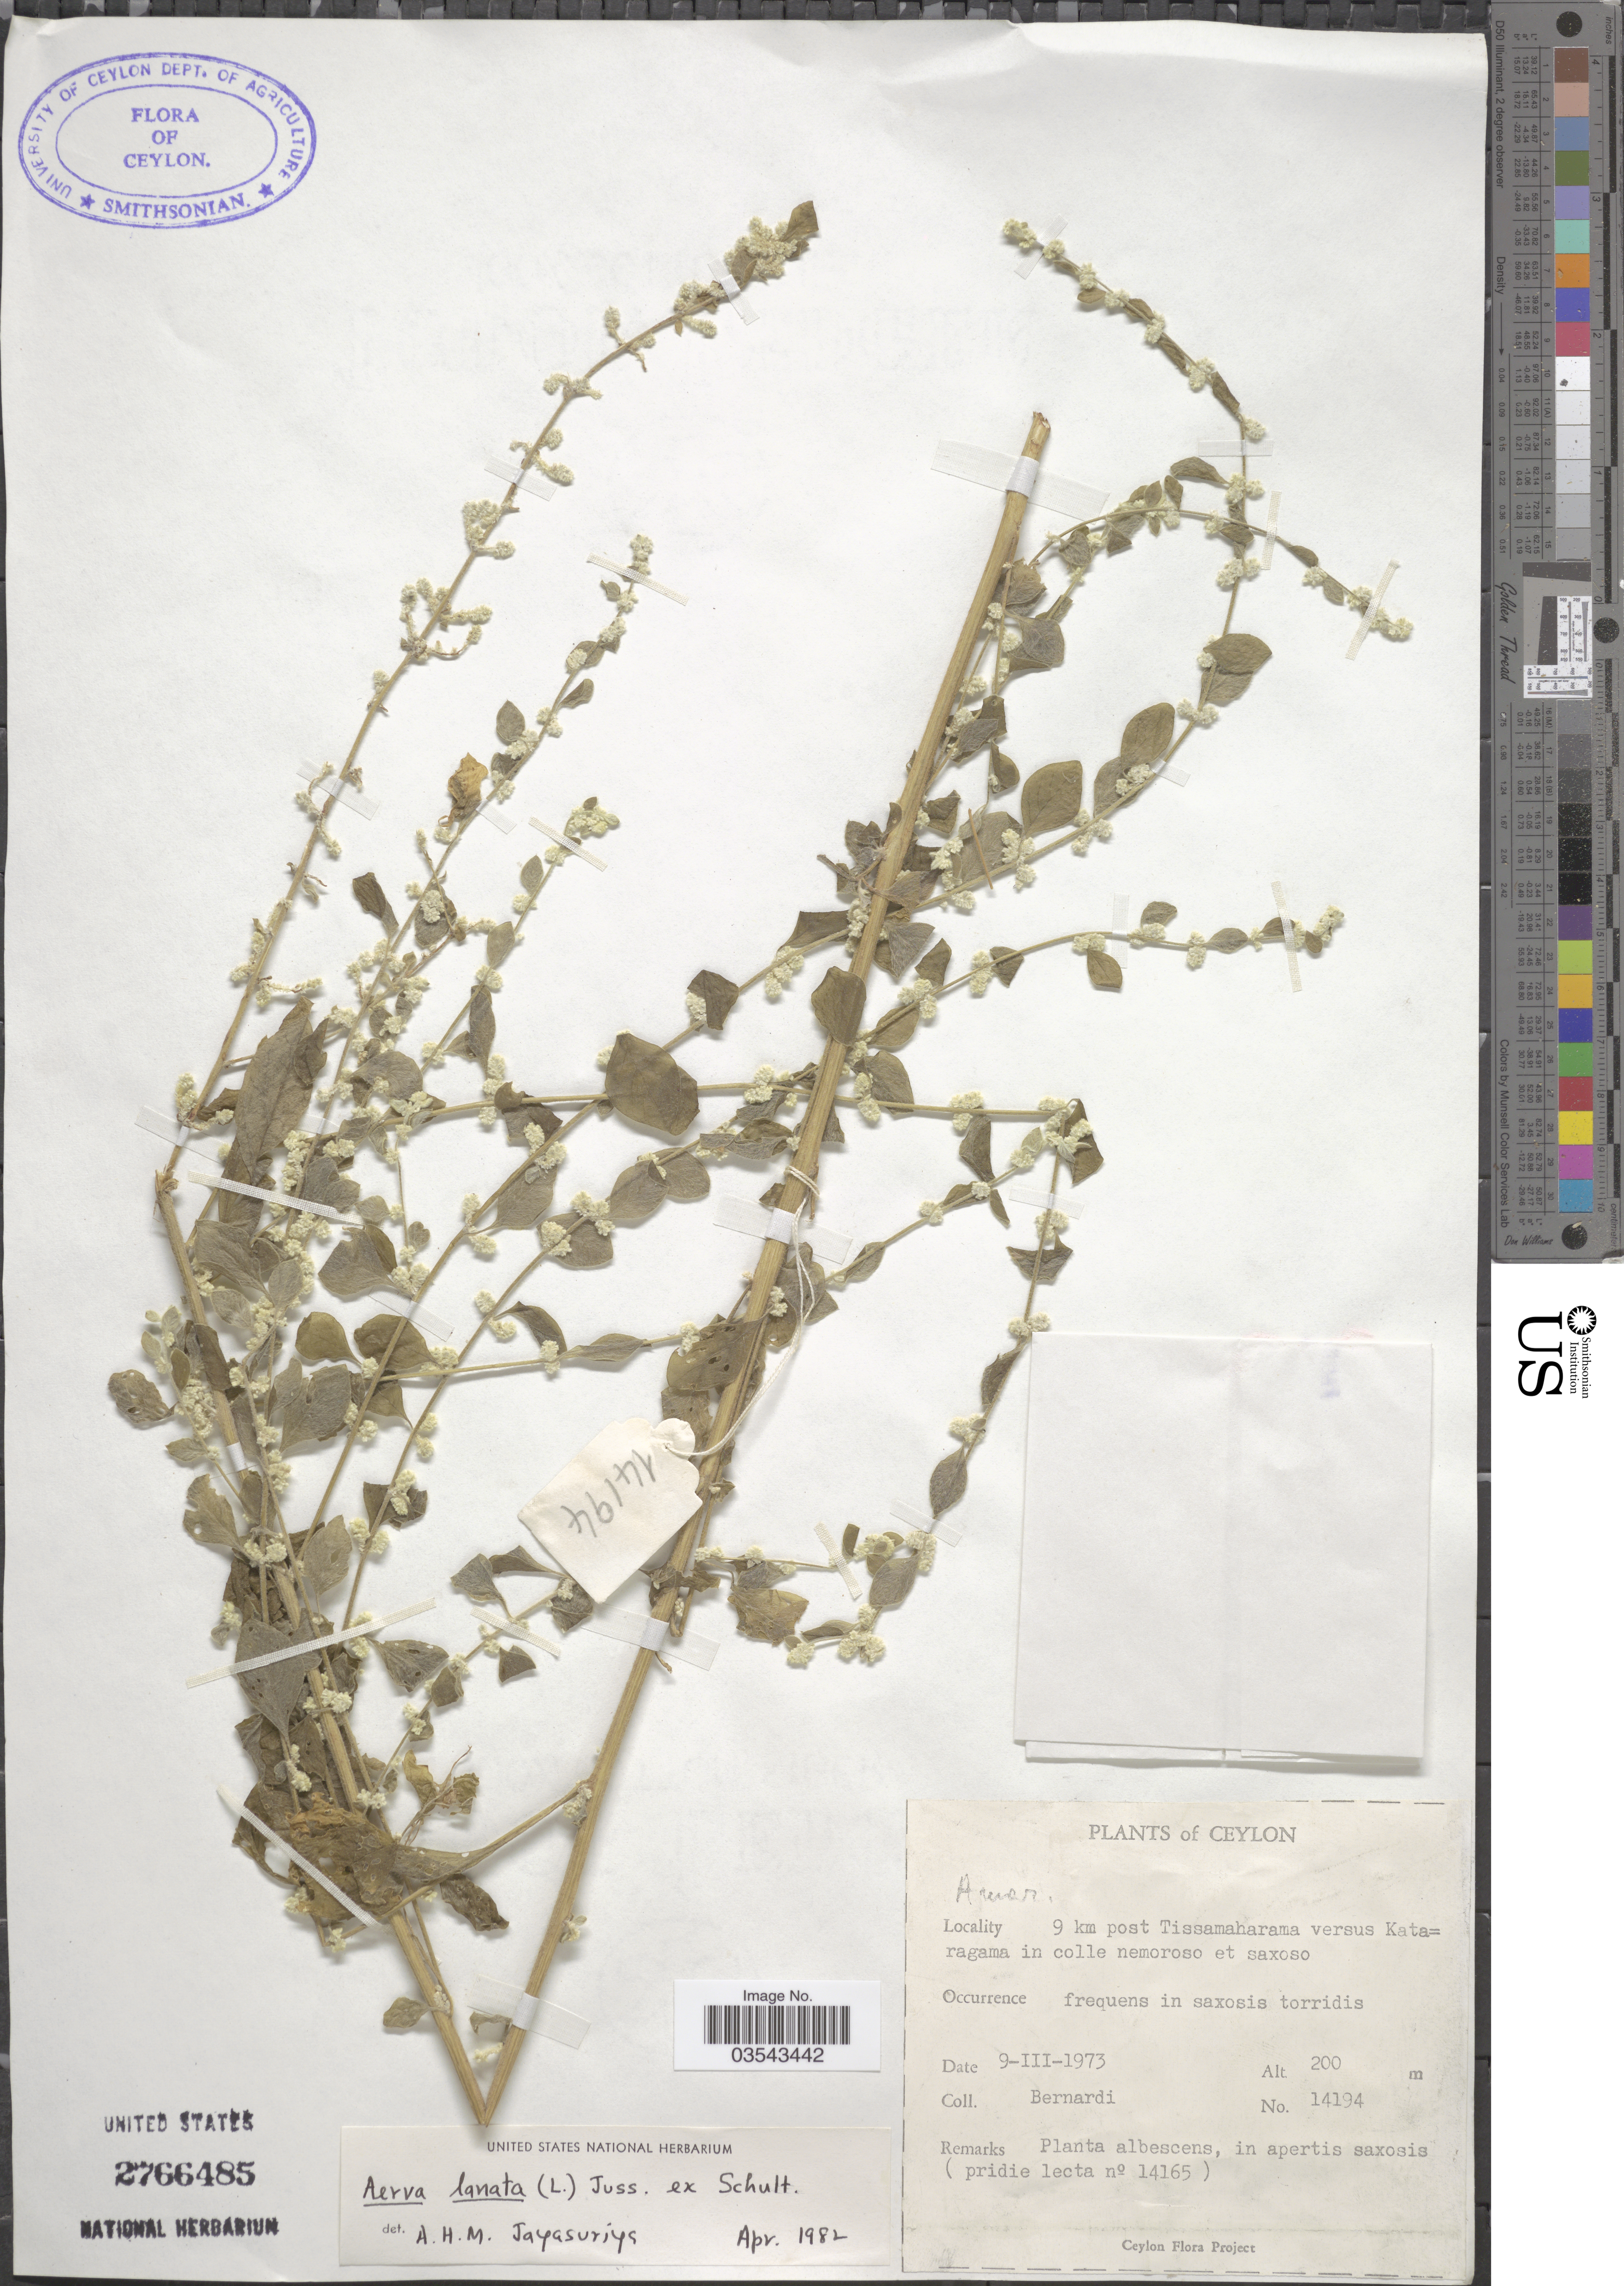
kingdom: Plantae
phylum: Tracheophyta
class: Magnoliopsida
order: Caryophyllales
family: Amaranthaceae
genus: Ouret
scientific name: Ouret lanata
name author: (L.) Kuntze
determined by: U.S. National Herbarium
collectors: Bernardi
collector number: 14194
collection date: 1973-03-09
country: Sri Lanka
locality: Ceylon. 9 km post Tissamaharama versus Kataragama in colle nemoroso et saxoso.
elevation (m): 200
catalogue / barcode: US 2766485